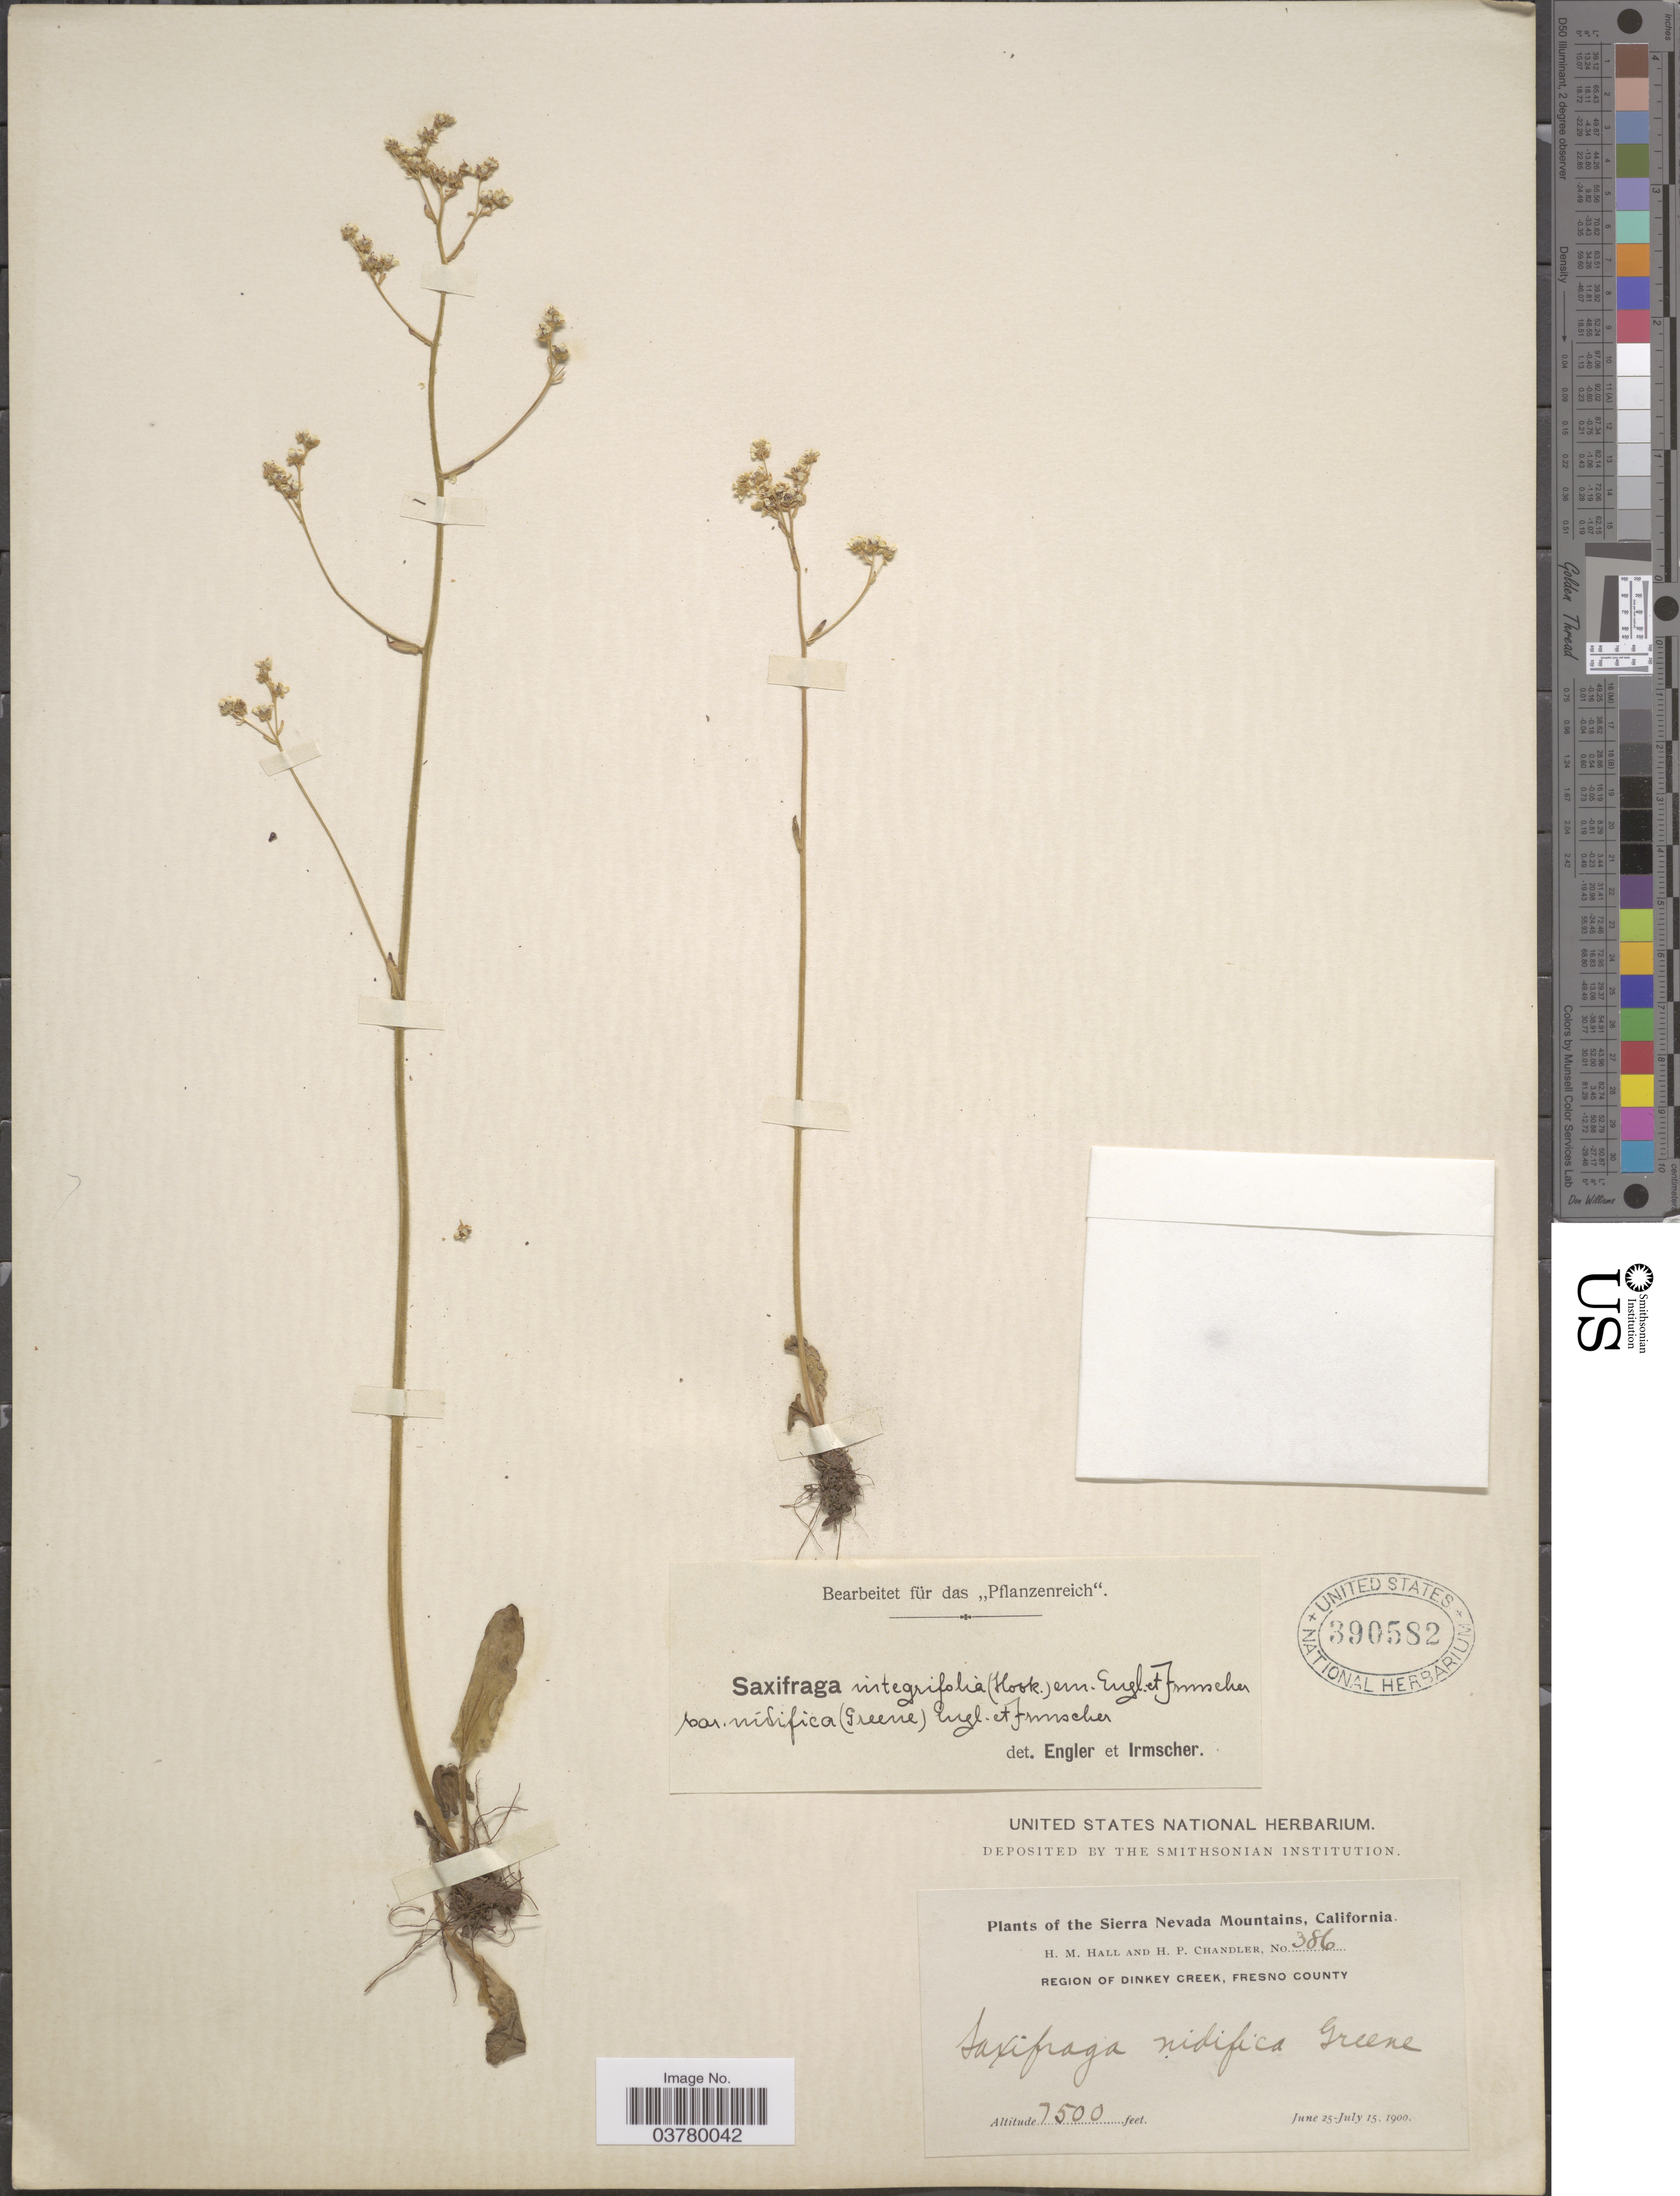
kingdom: Plantae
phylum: Tracheophyta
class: Magnoliopsida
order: Saxifragales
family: Saxifragaceae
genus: Micranthes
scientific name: Micranthes nidifica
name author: (Greene) Small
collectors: H. M. Hall & H. Chandler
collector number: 386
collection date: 1900-06-25/1900-07-15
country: United States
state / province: California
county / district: Fresno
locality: Sierra Nevada Mountains. Region of Dinkey Creek, Fresno County.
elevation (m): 2286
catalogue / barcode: US 390582